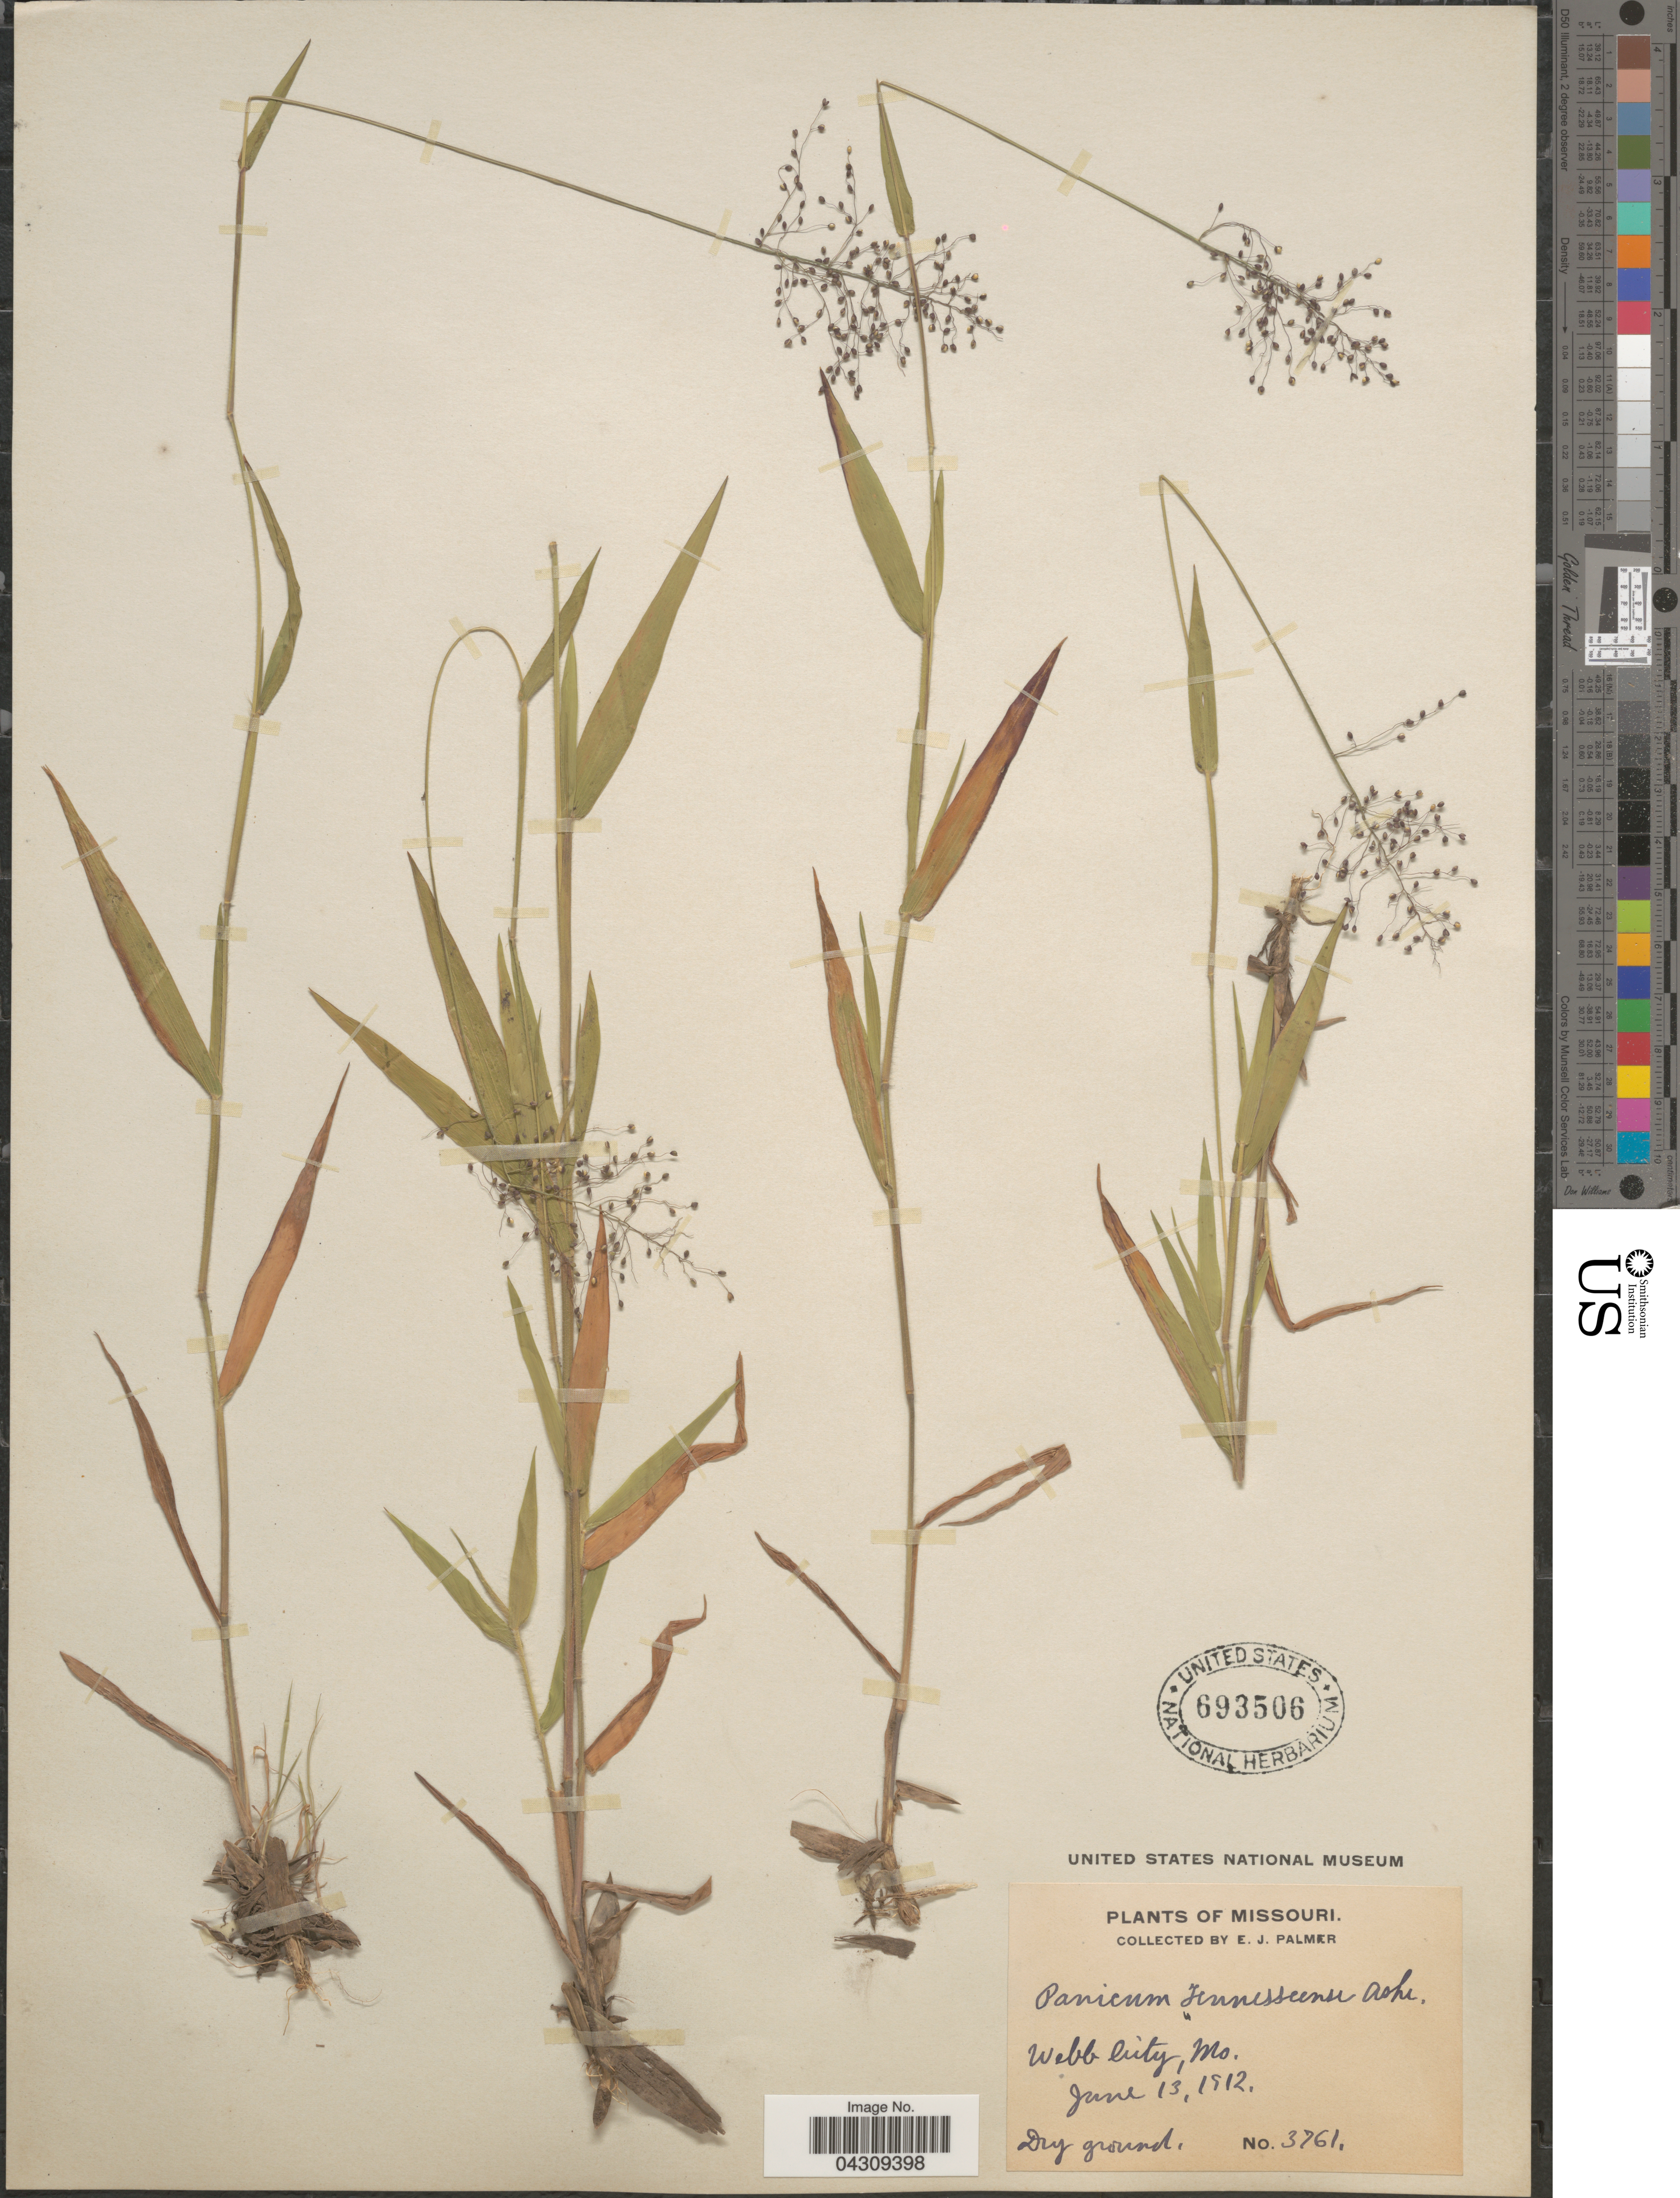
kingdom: Plantae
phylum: Tracheophyta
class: Liliopsida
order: Poales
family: Poaceae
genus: Dichanthelium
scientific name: Dichanthelium acuminatum var. acuminatum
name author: (Sw.) Gould & C.A. Clark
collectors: E. J. Palmer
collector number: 3761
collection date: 1912-06-13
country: United States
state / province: Missouri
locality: Webb City. Dry ground.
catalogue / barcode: US 693506